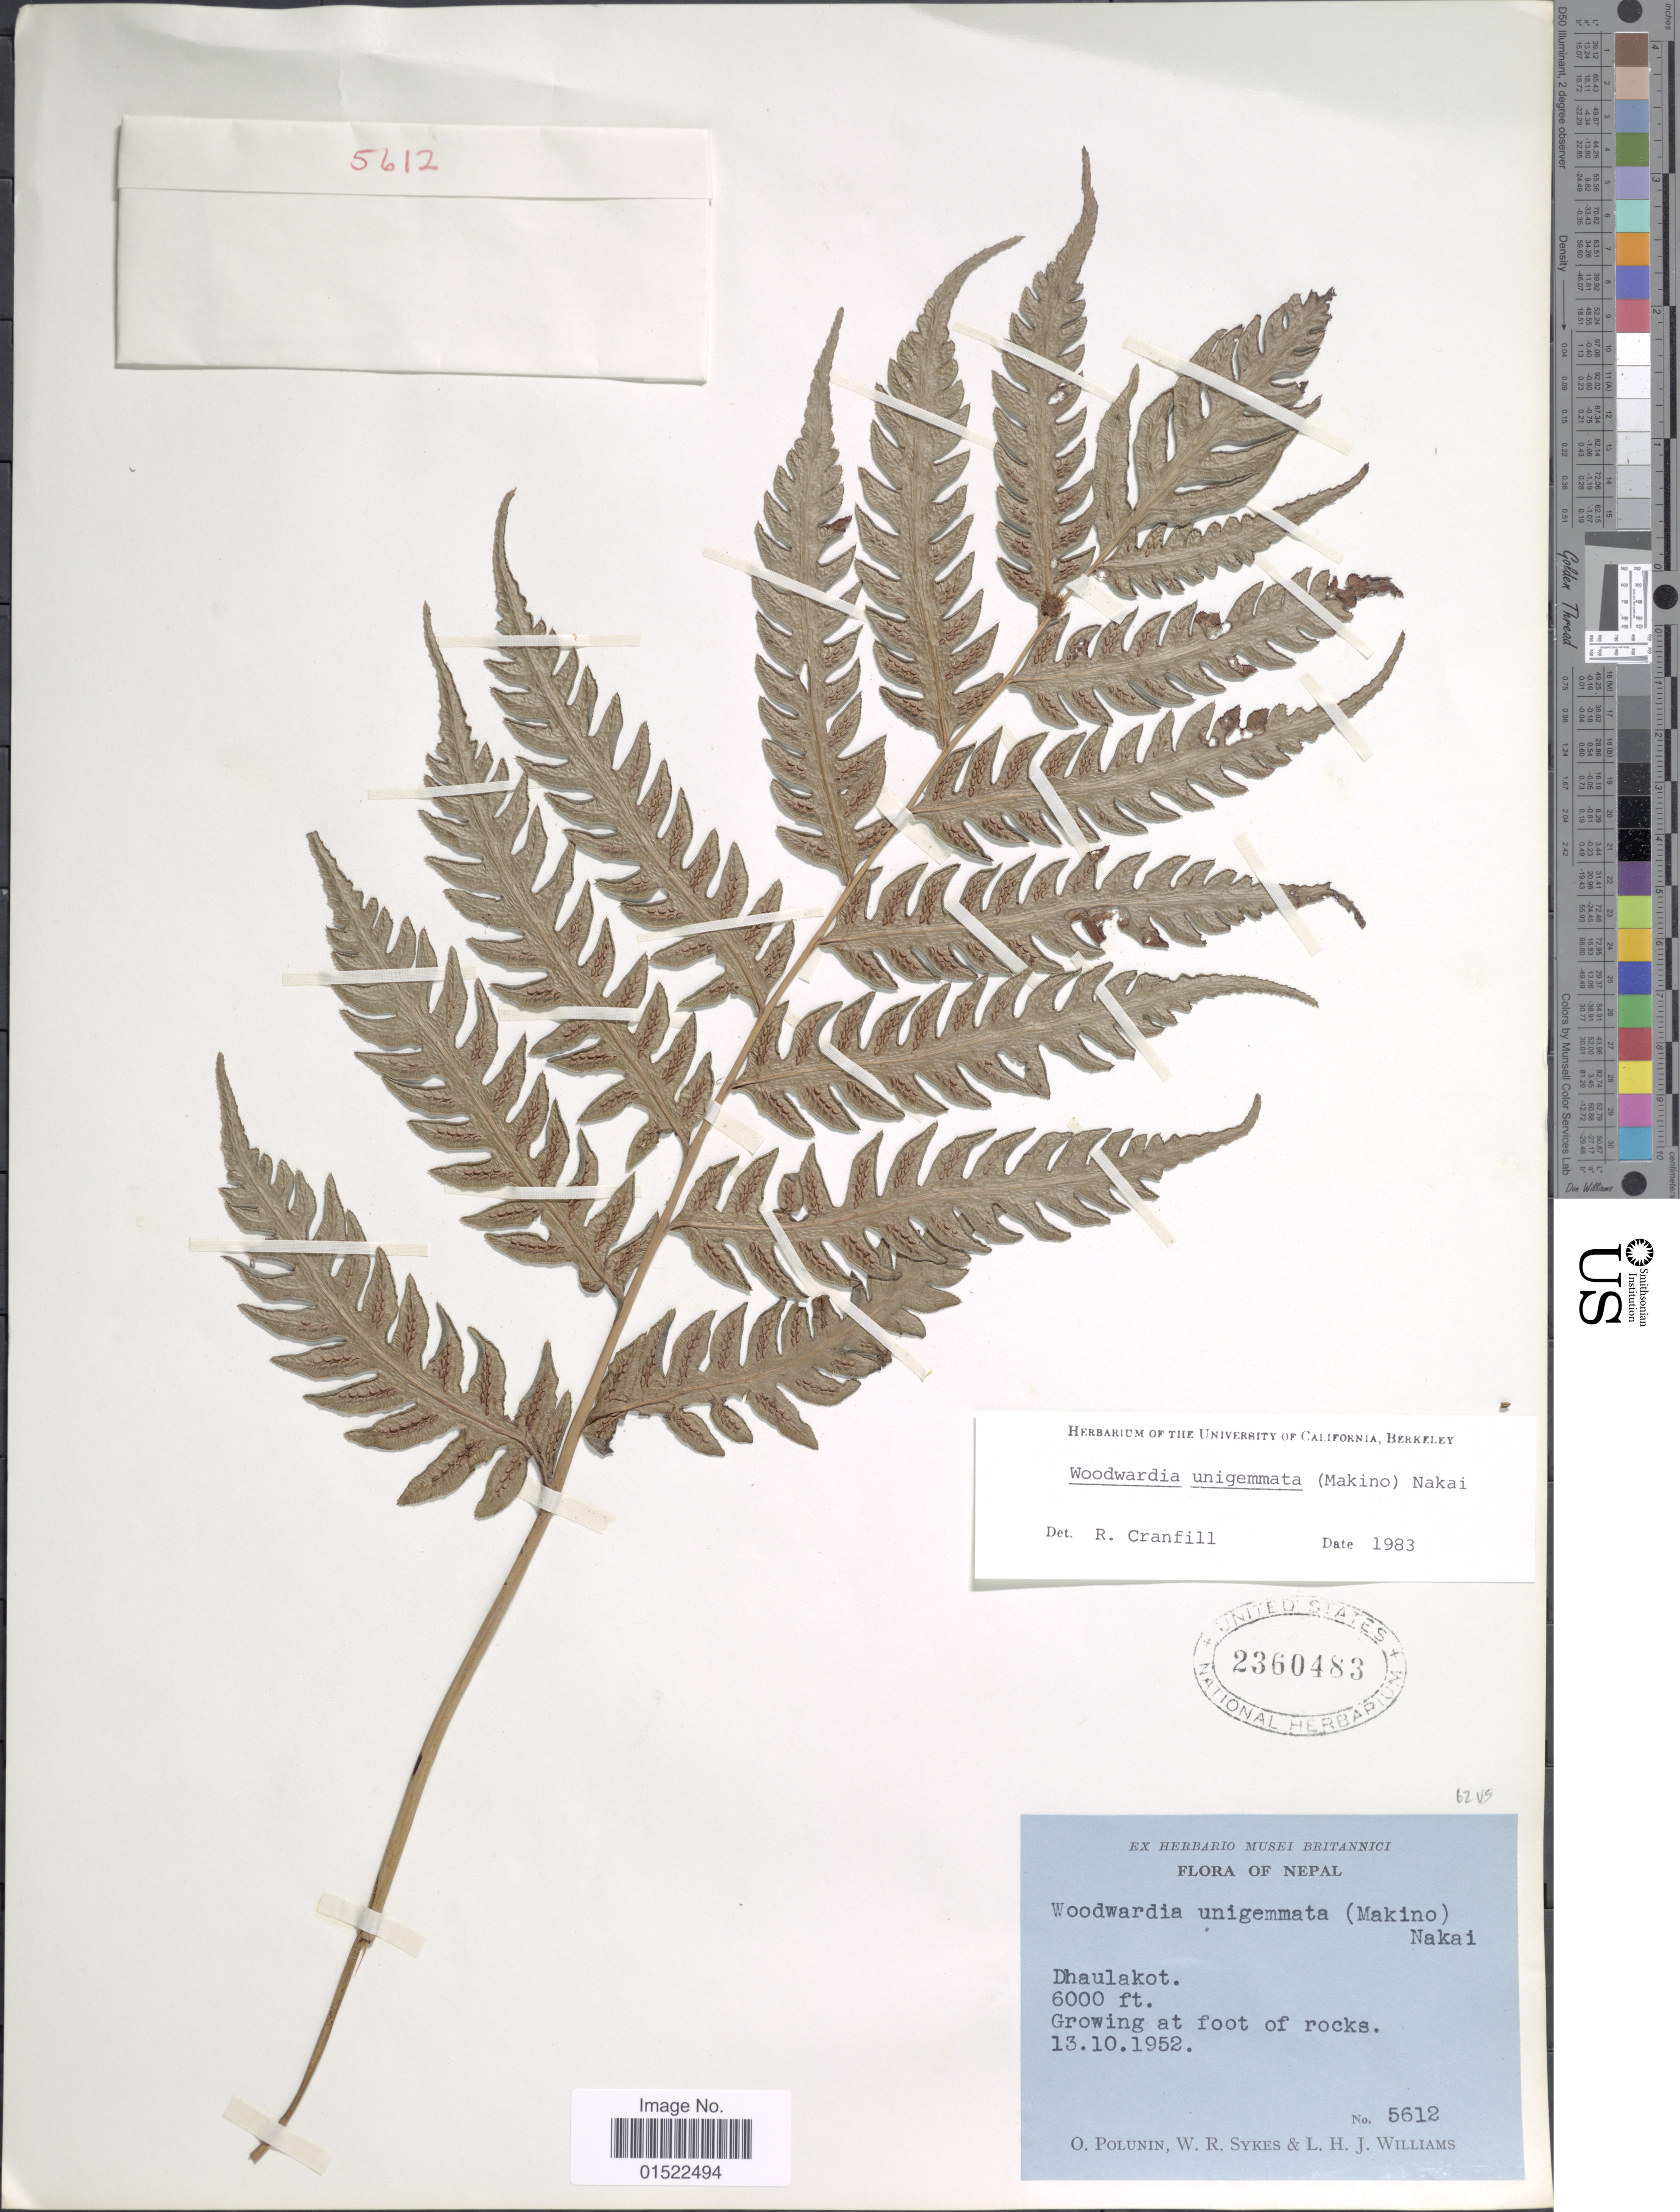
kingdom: Plantae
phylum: Tracheophyta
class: Polypodiopsida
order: Polypodiales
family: Blechnaceae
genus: Woodwardia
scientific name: Woodwardia unigemmata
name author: (Makino) Nakai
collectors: O. V. Polunin, W. R. Sykes & L. H. J. Williams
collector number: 5612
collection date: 1952-10-13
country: Nepal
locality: Dhaulakot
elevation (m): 1829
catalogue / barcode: US 2360483